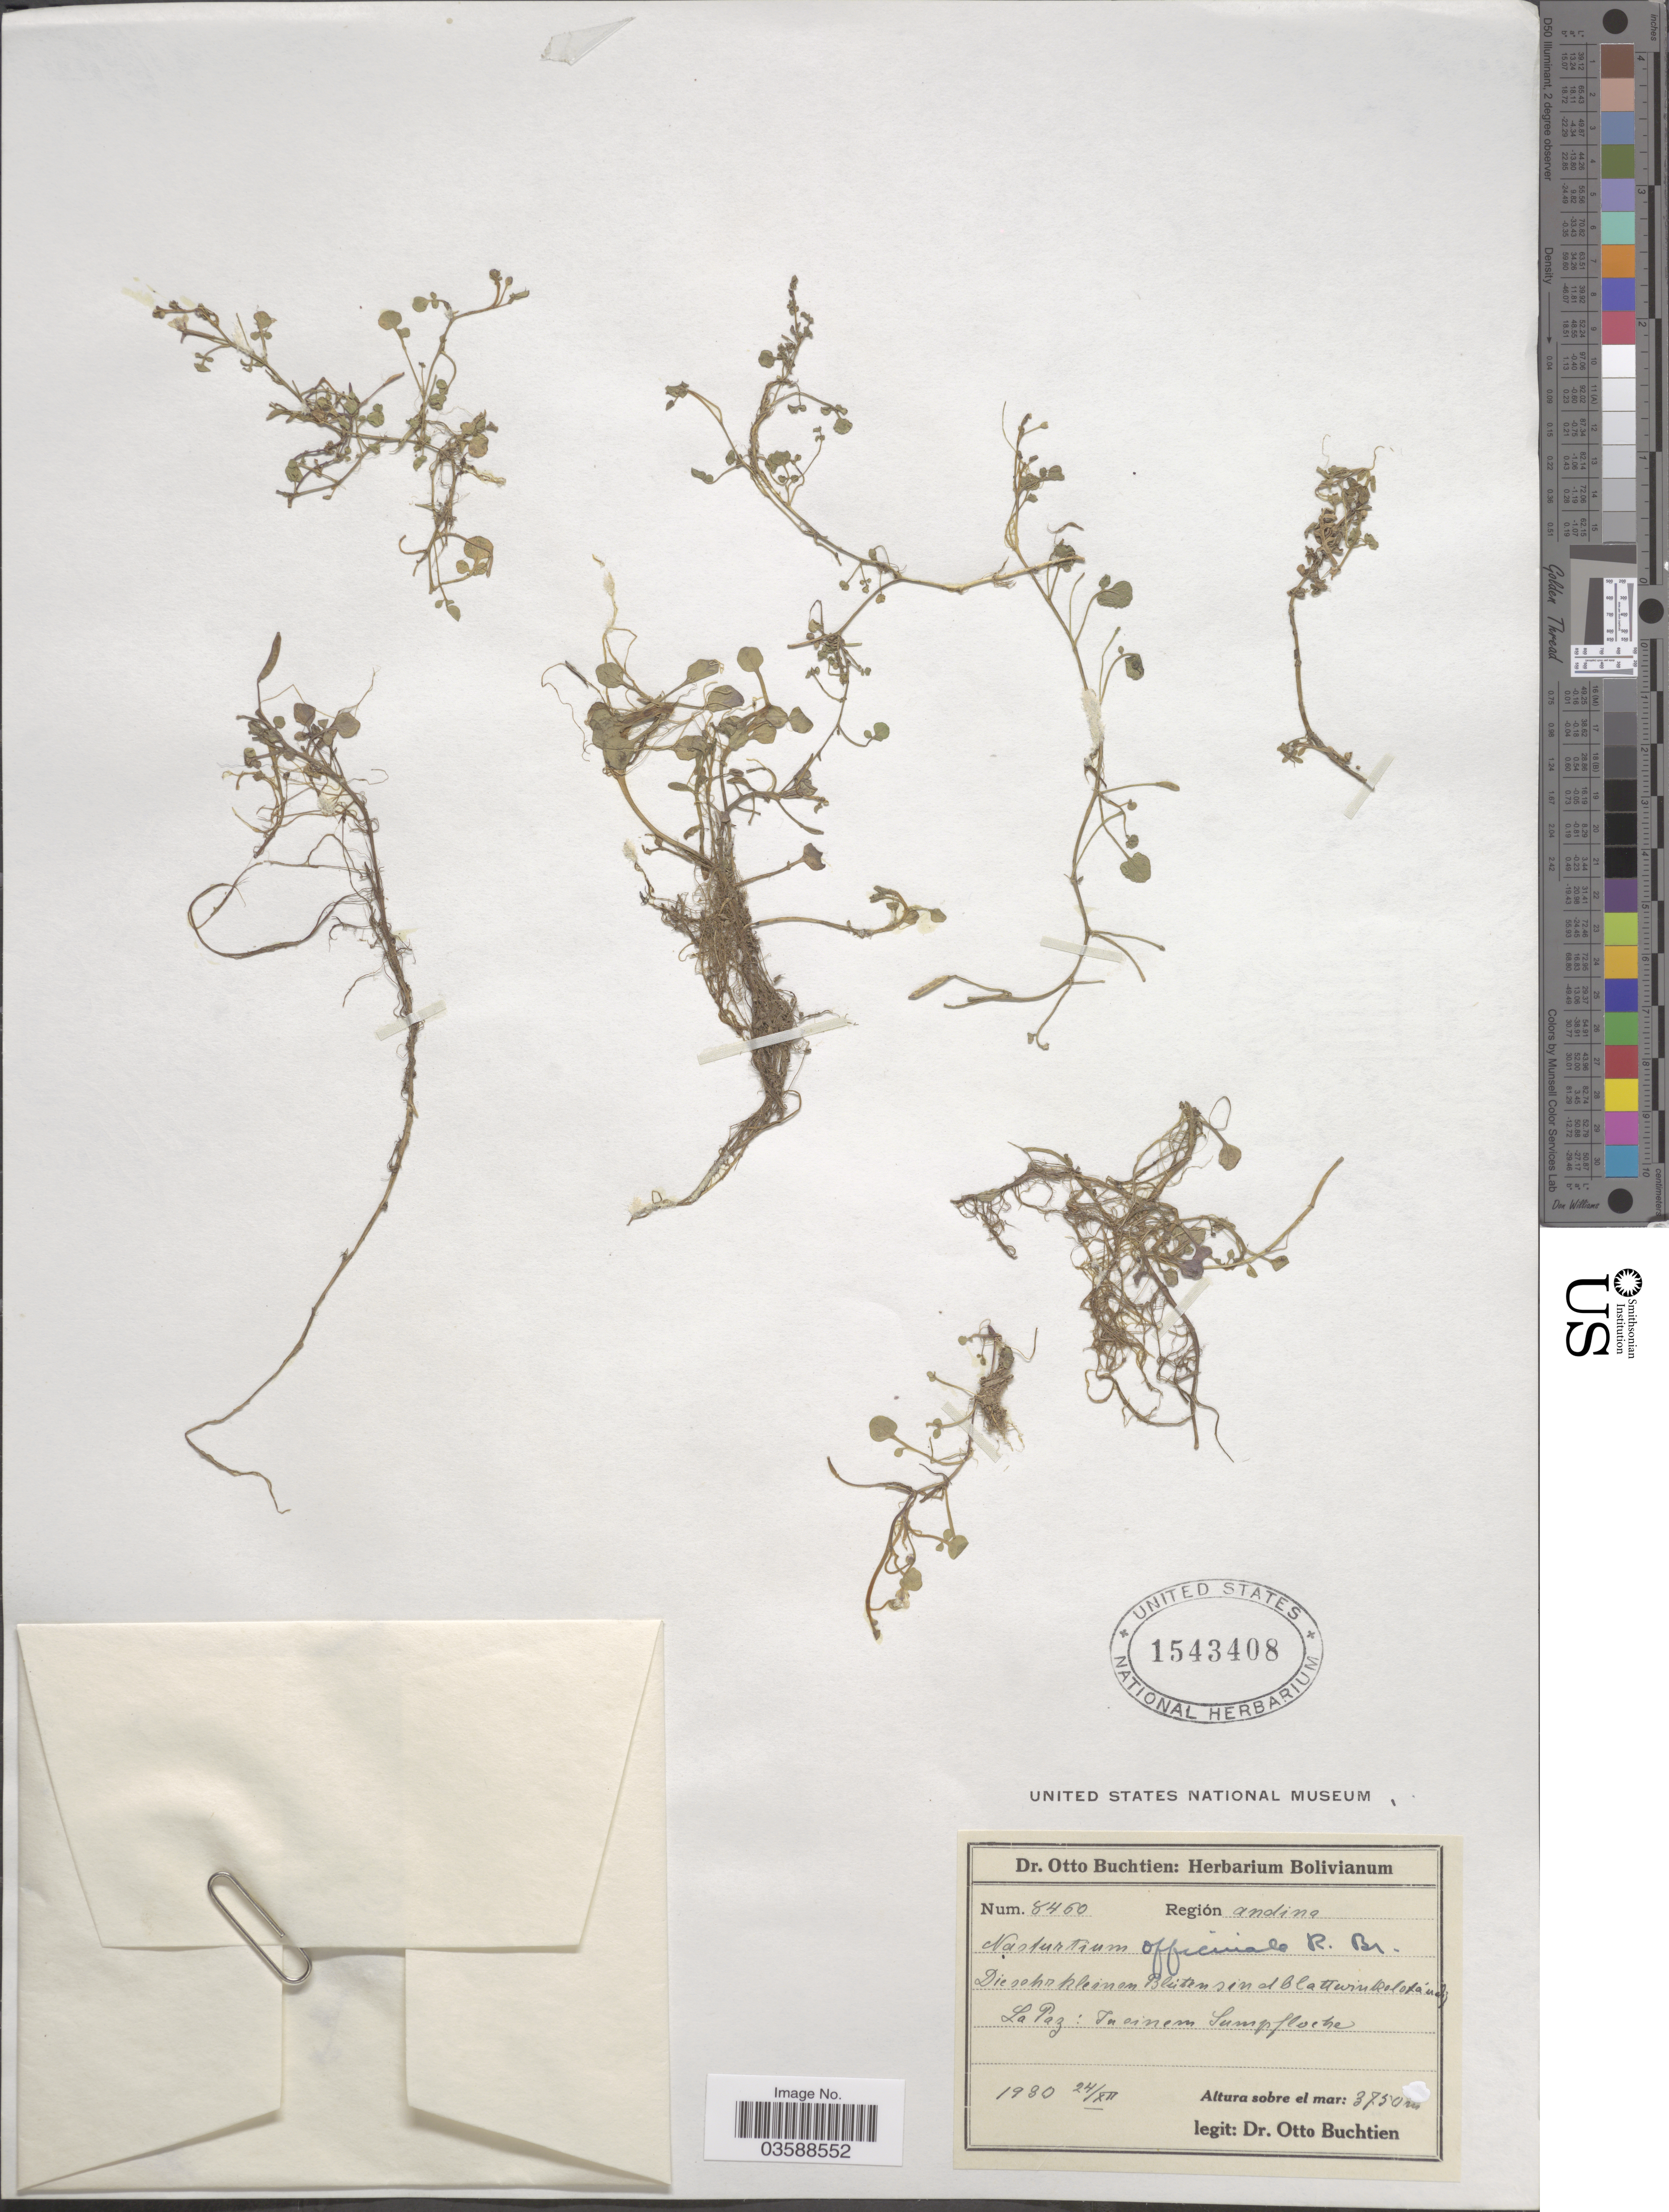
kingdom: Plantae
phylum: Tracheophyta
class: Magnoliopsida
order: Brassicales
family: Brassicaceae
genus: Nasturtium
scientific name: Nasturtium officinale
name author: R. Br.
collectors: O. Buchtien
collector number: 8460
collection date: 1930-12-24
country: Bolivia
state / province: La Paz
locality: Región andina. La Paz: In einem Sumpfloche.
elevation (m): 3750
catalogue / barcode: US 1543408